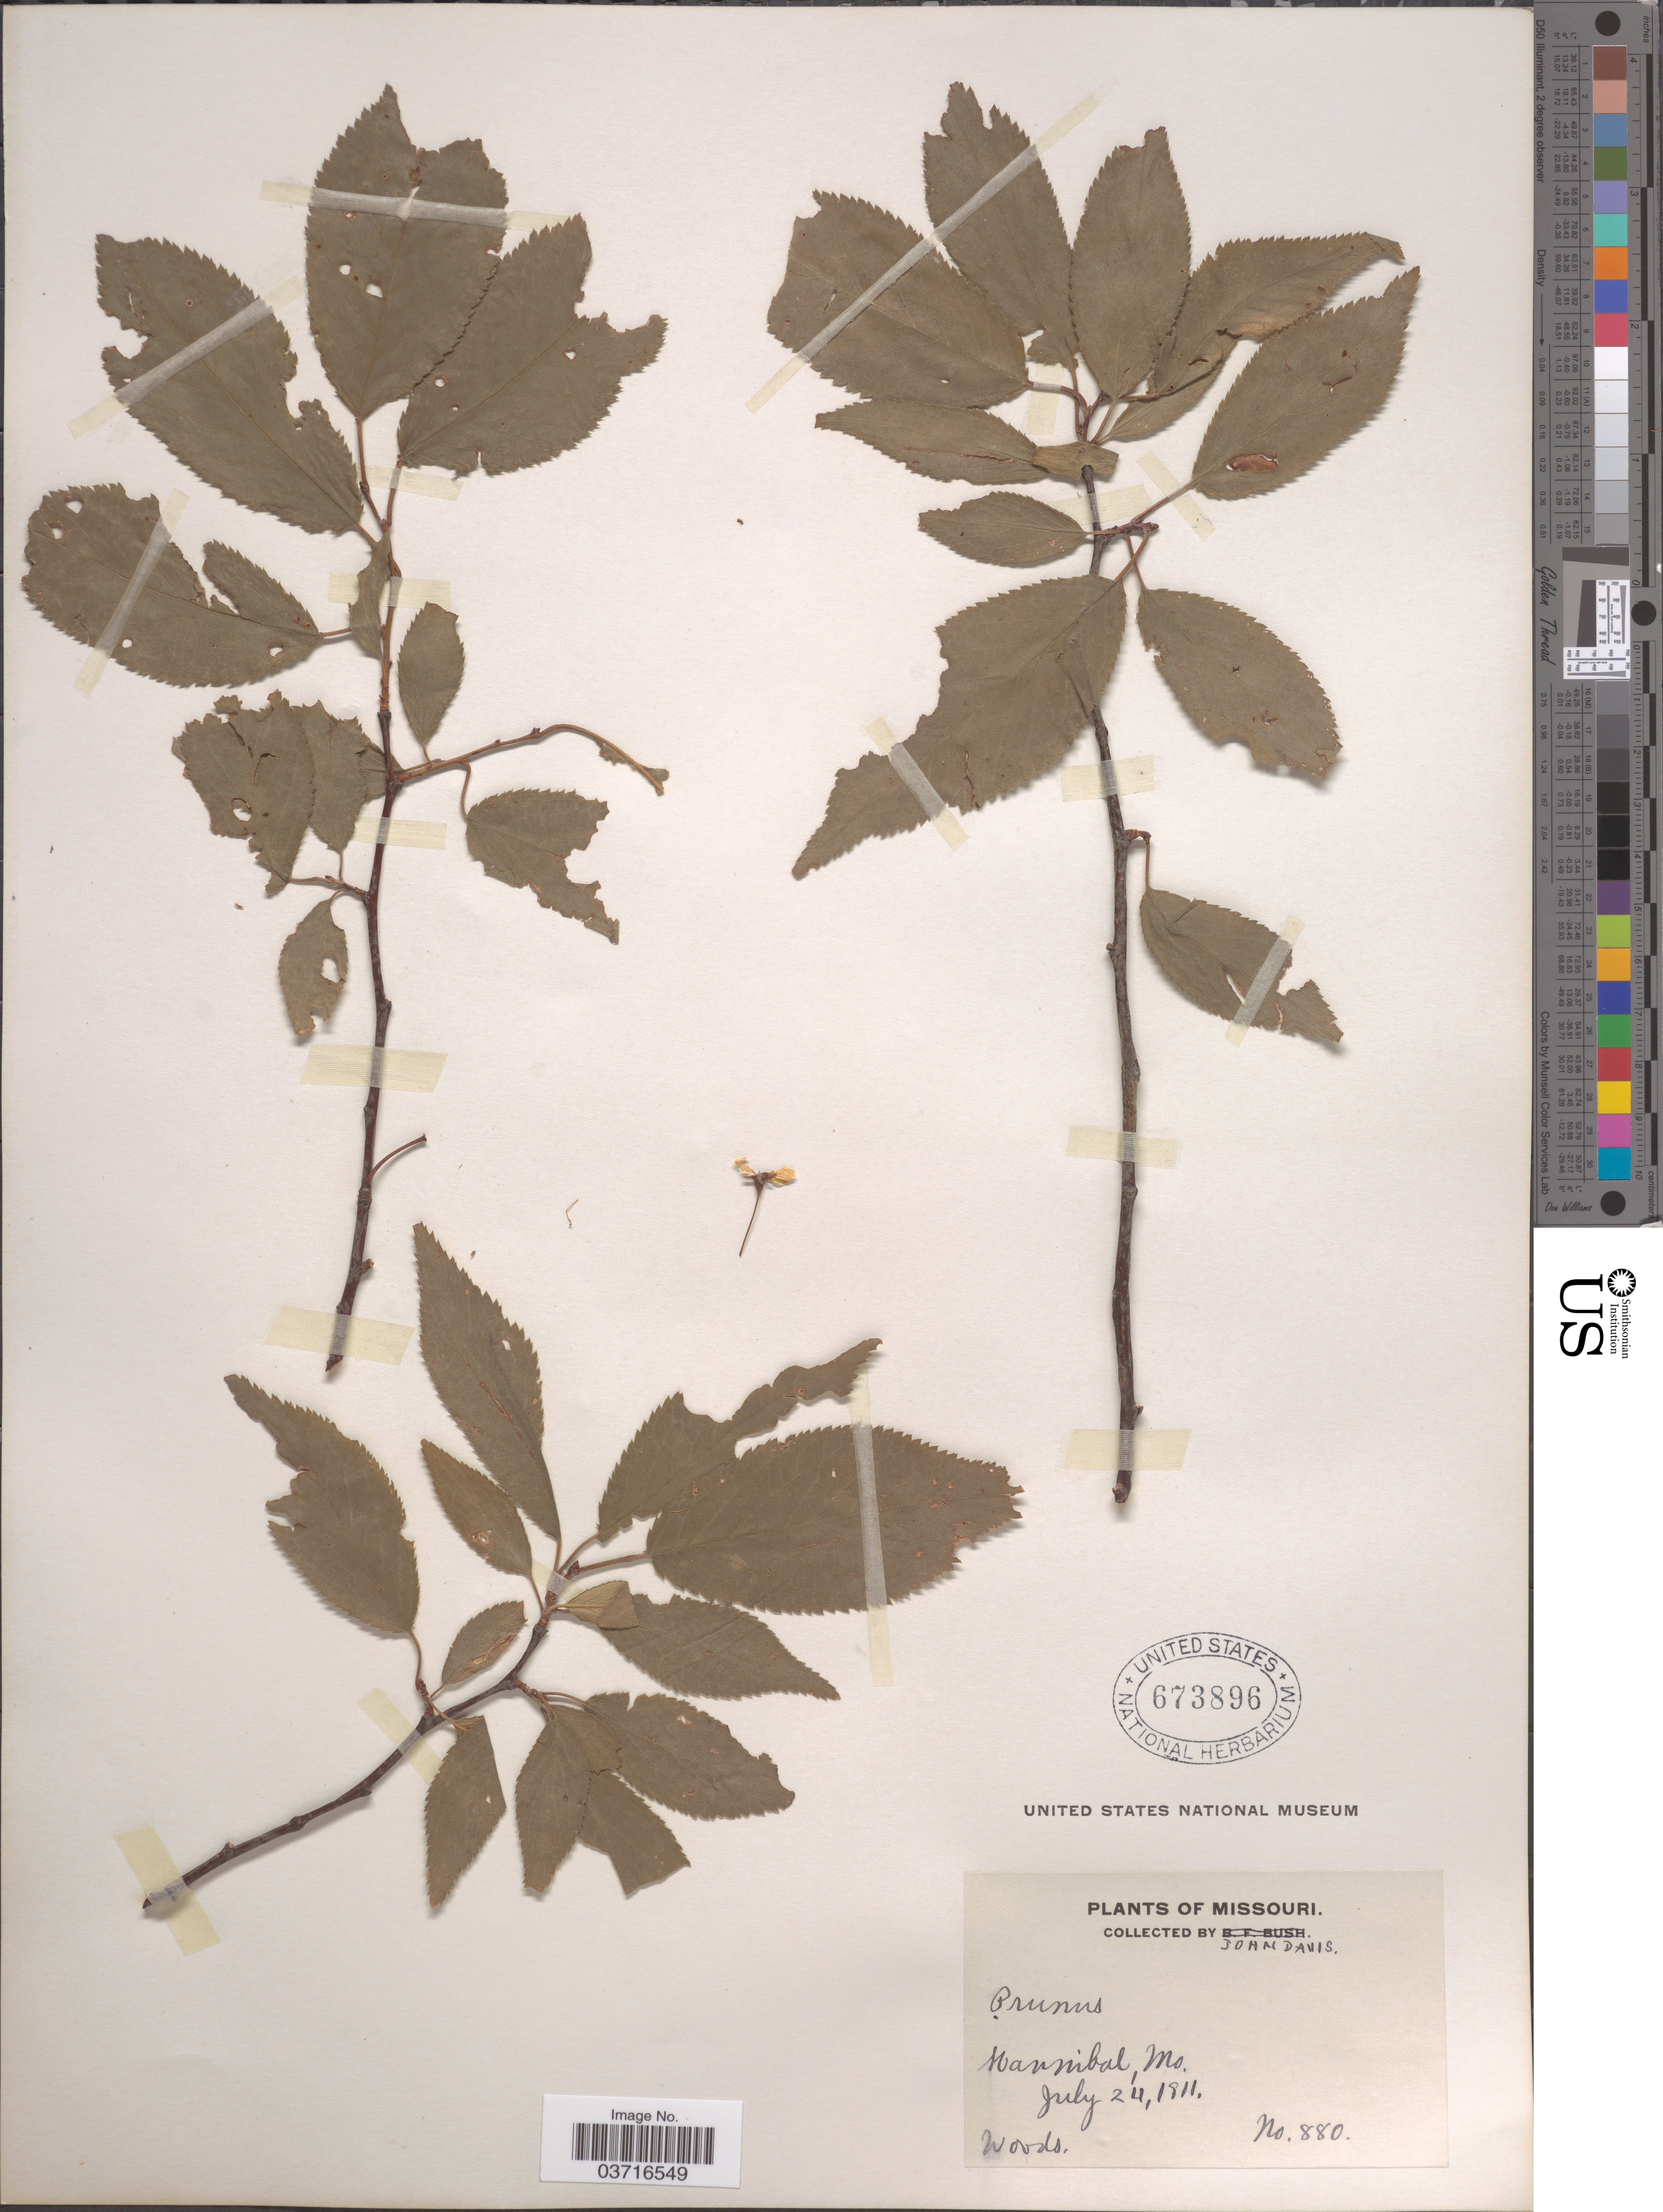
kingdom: Plantae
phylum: Tracheophyta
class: Magnoliopsida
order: Rosales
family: Rosaceae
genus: Prunus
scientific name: Prunus sp.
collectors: J. Davis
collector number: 880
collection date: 1911-07-24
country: United States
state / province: Missouri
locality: Hannibal.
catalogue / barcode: US 673896